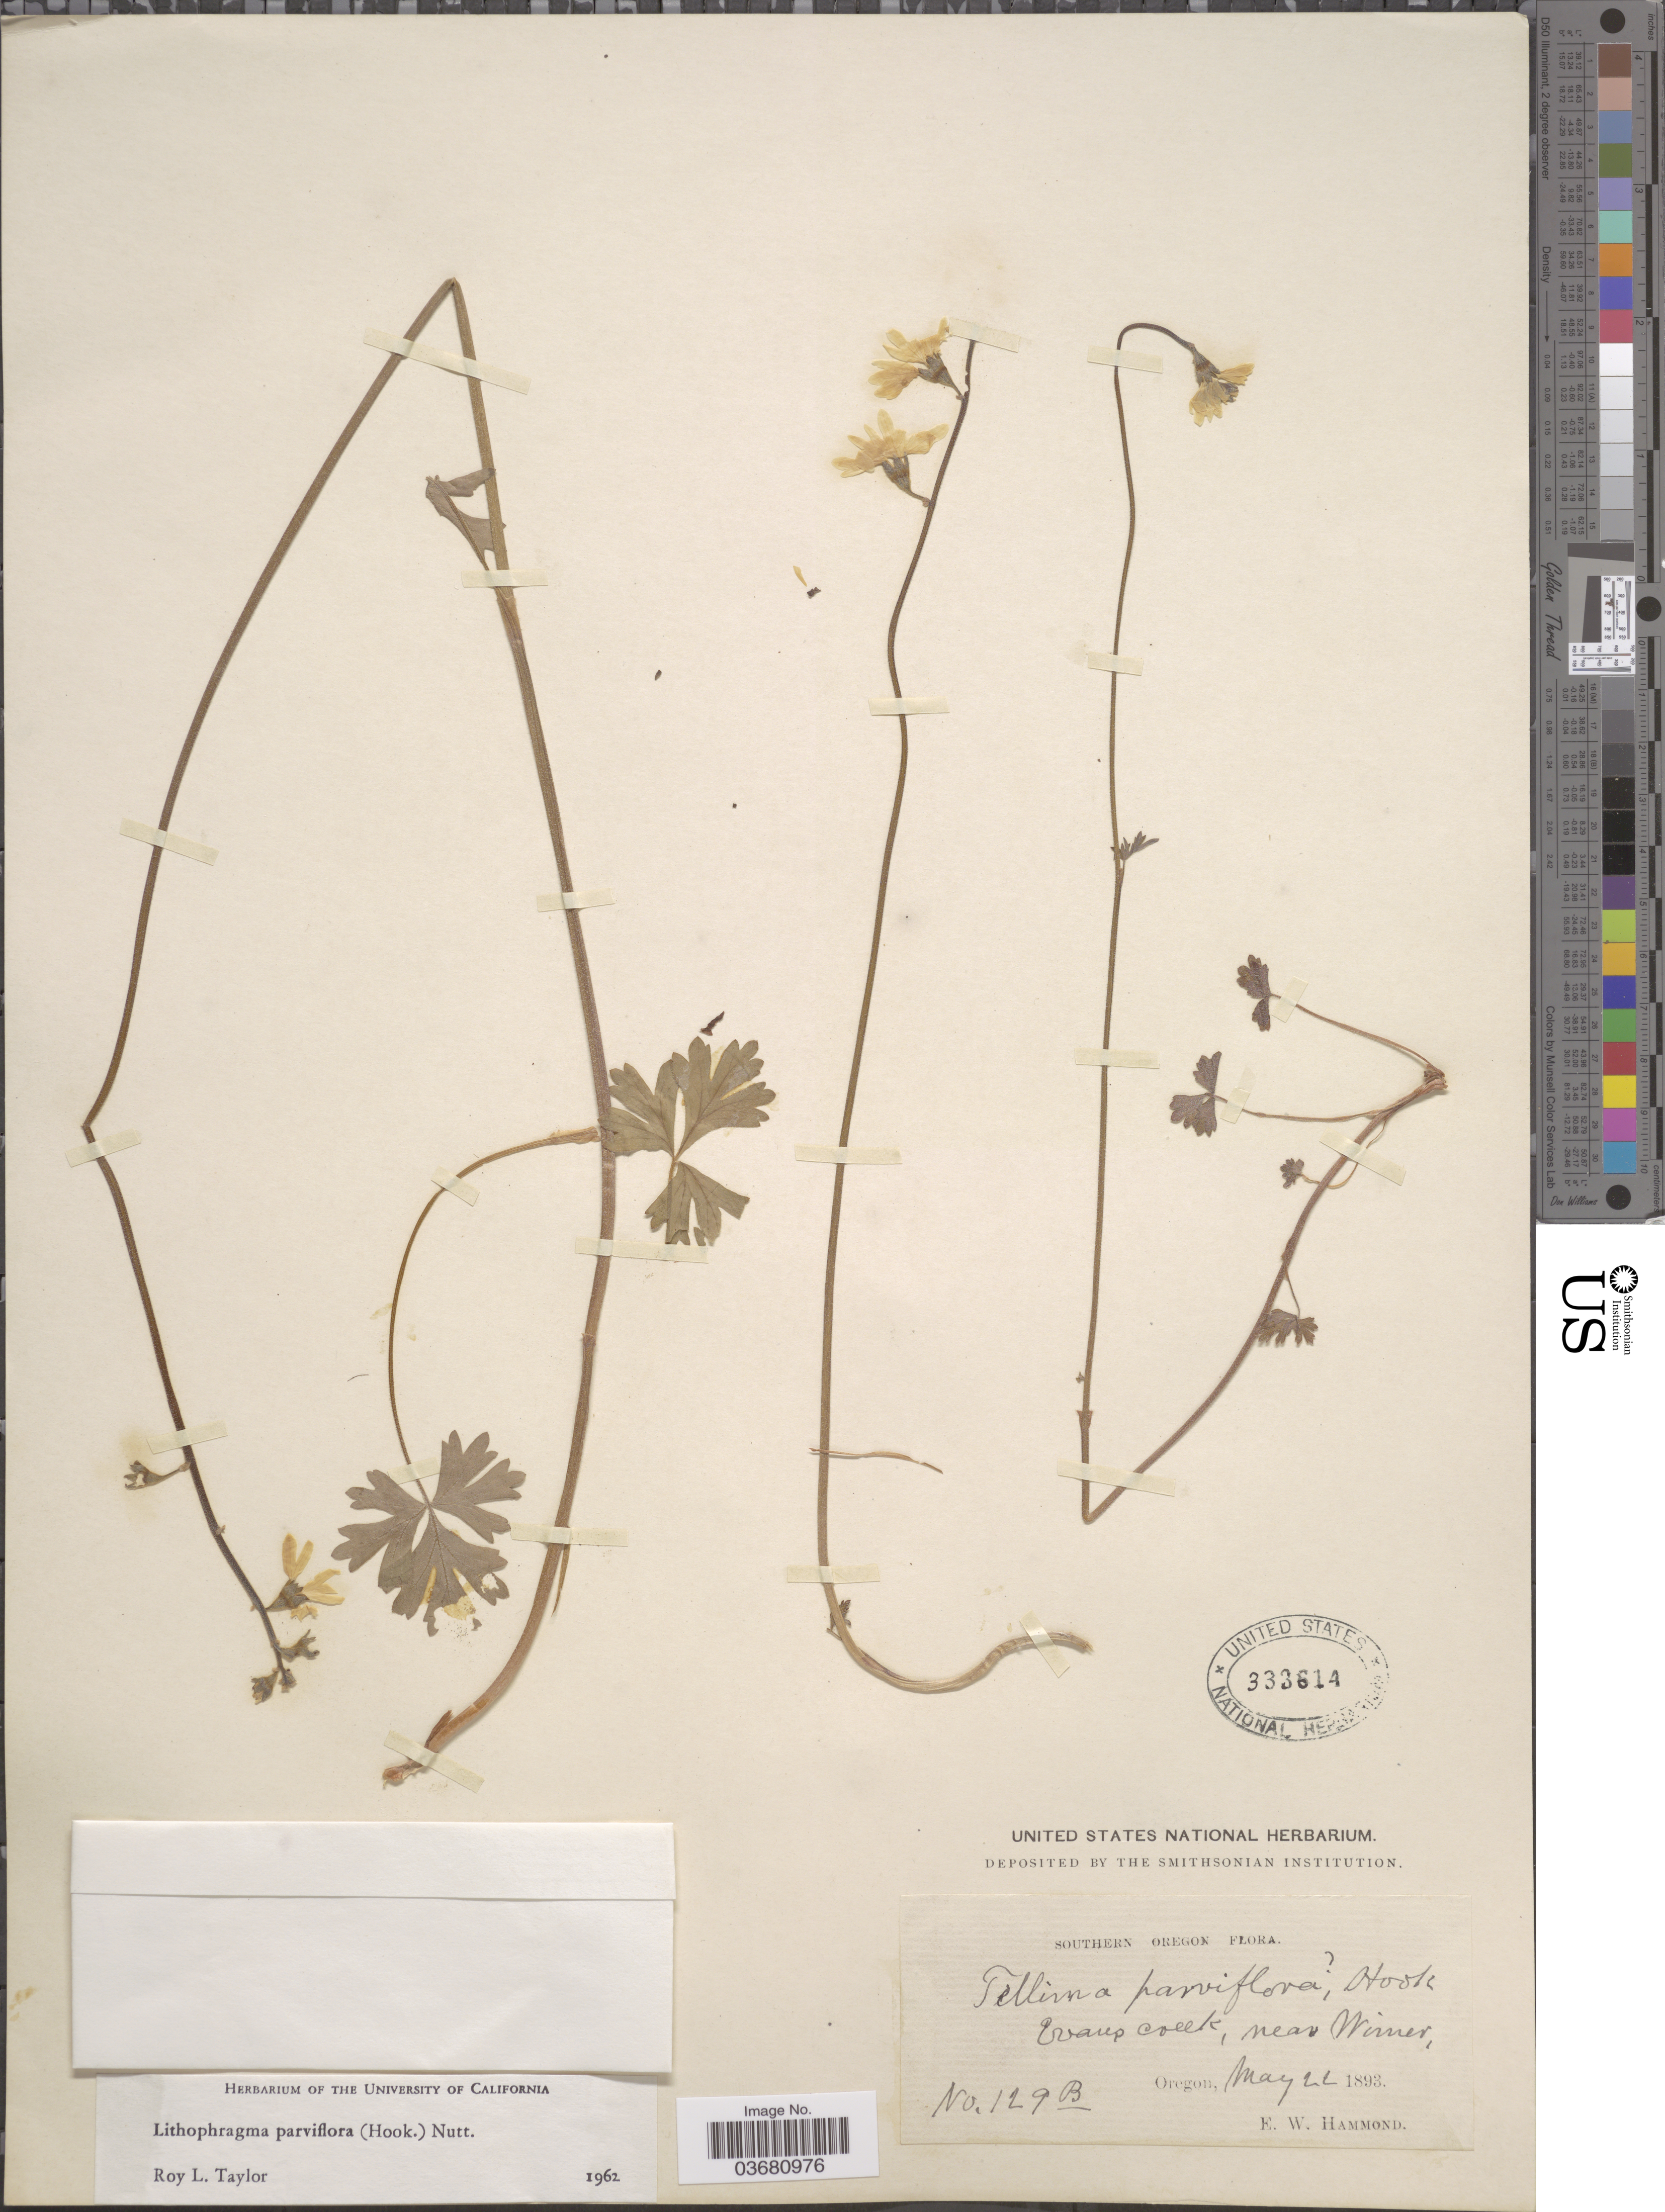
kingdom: Plantae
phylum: Tracheophyta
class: Magnoliopsida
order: Saxifragales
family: Saxifragaceae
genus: Lithophragma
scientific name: Lithophragma parviflorum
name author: (Hook.) Nutt.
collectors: E. Hammond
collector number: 129B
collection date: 1893-05-22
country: United States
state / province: Oregon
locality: Southern Oregon. Evans creek, near Wimer.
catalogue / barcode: US 333614